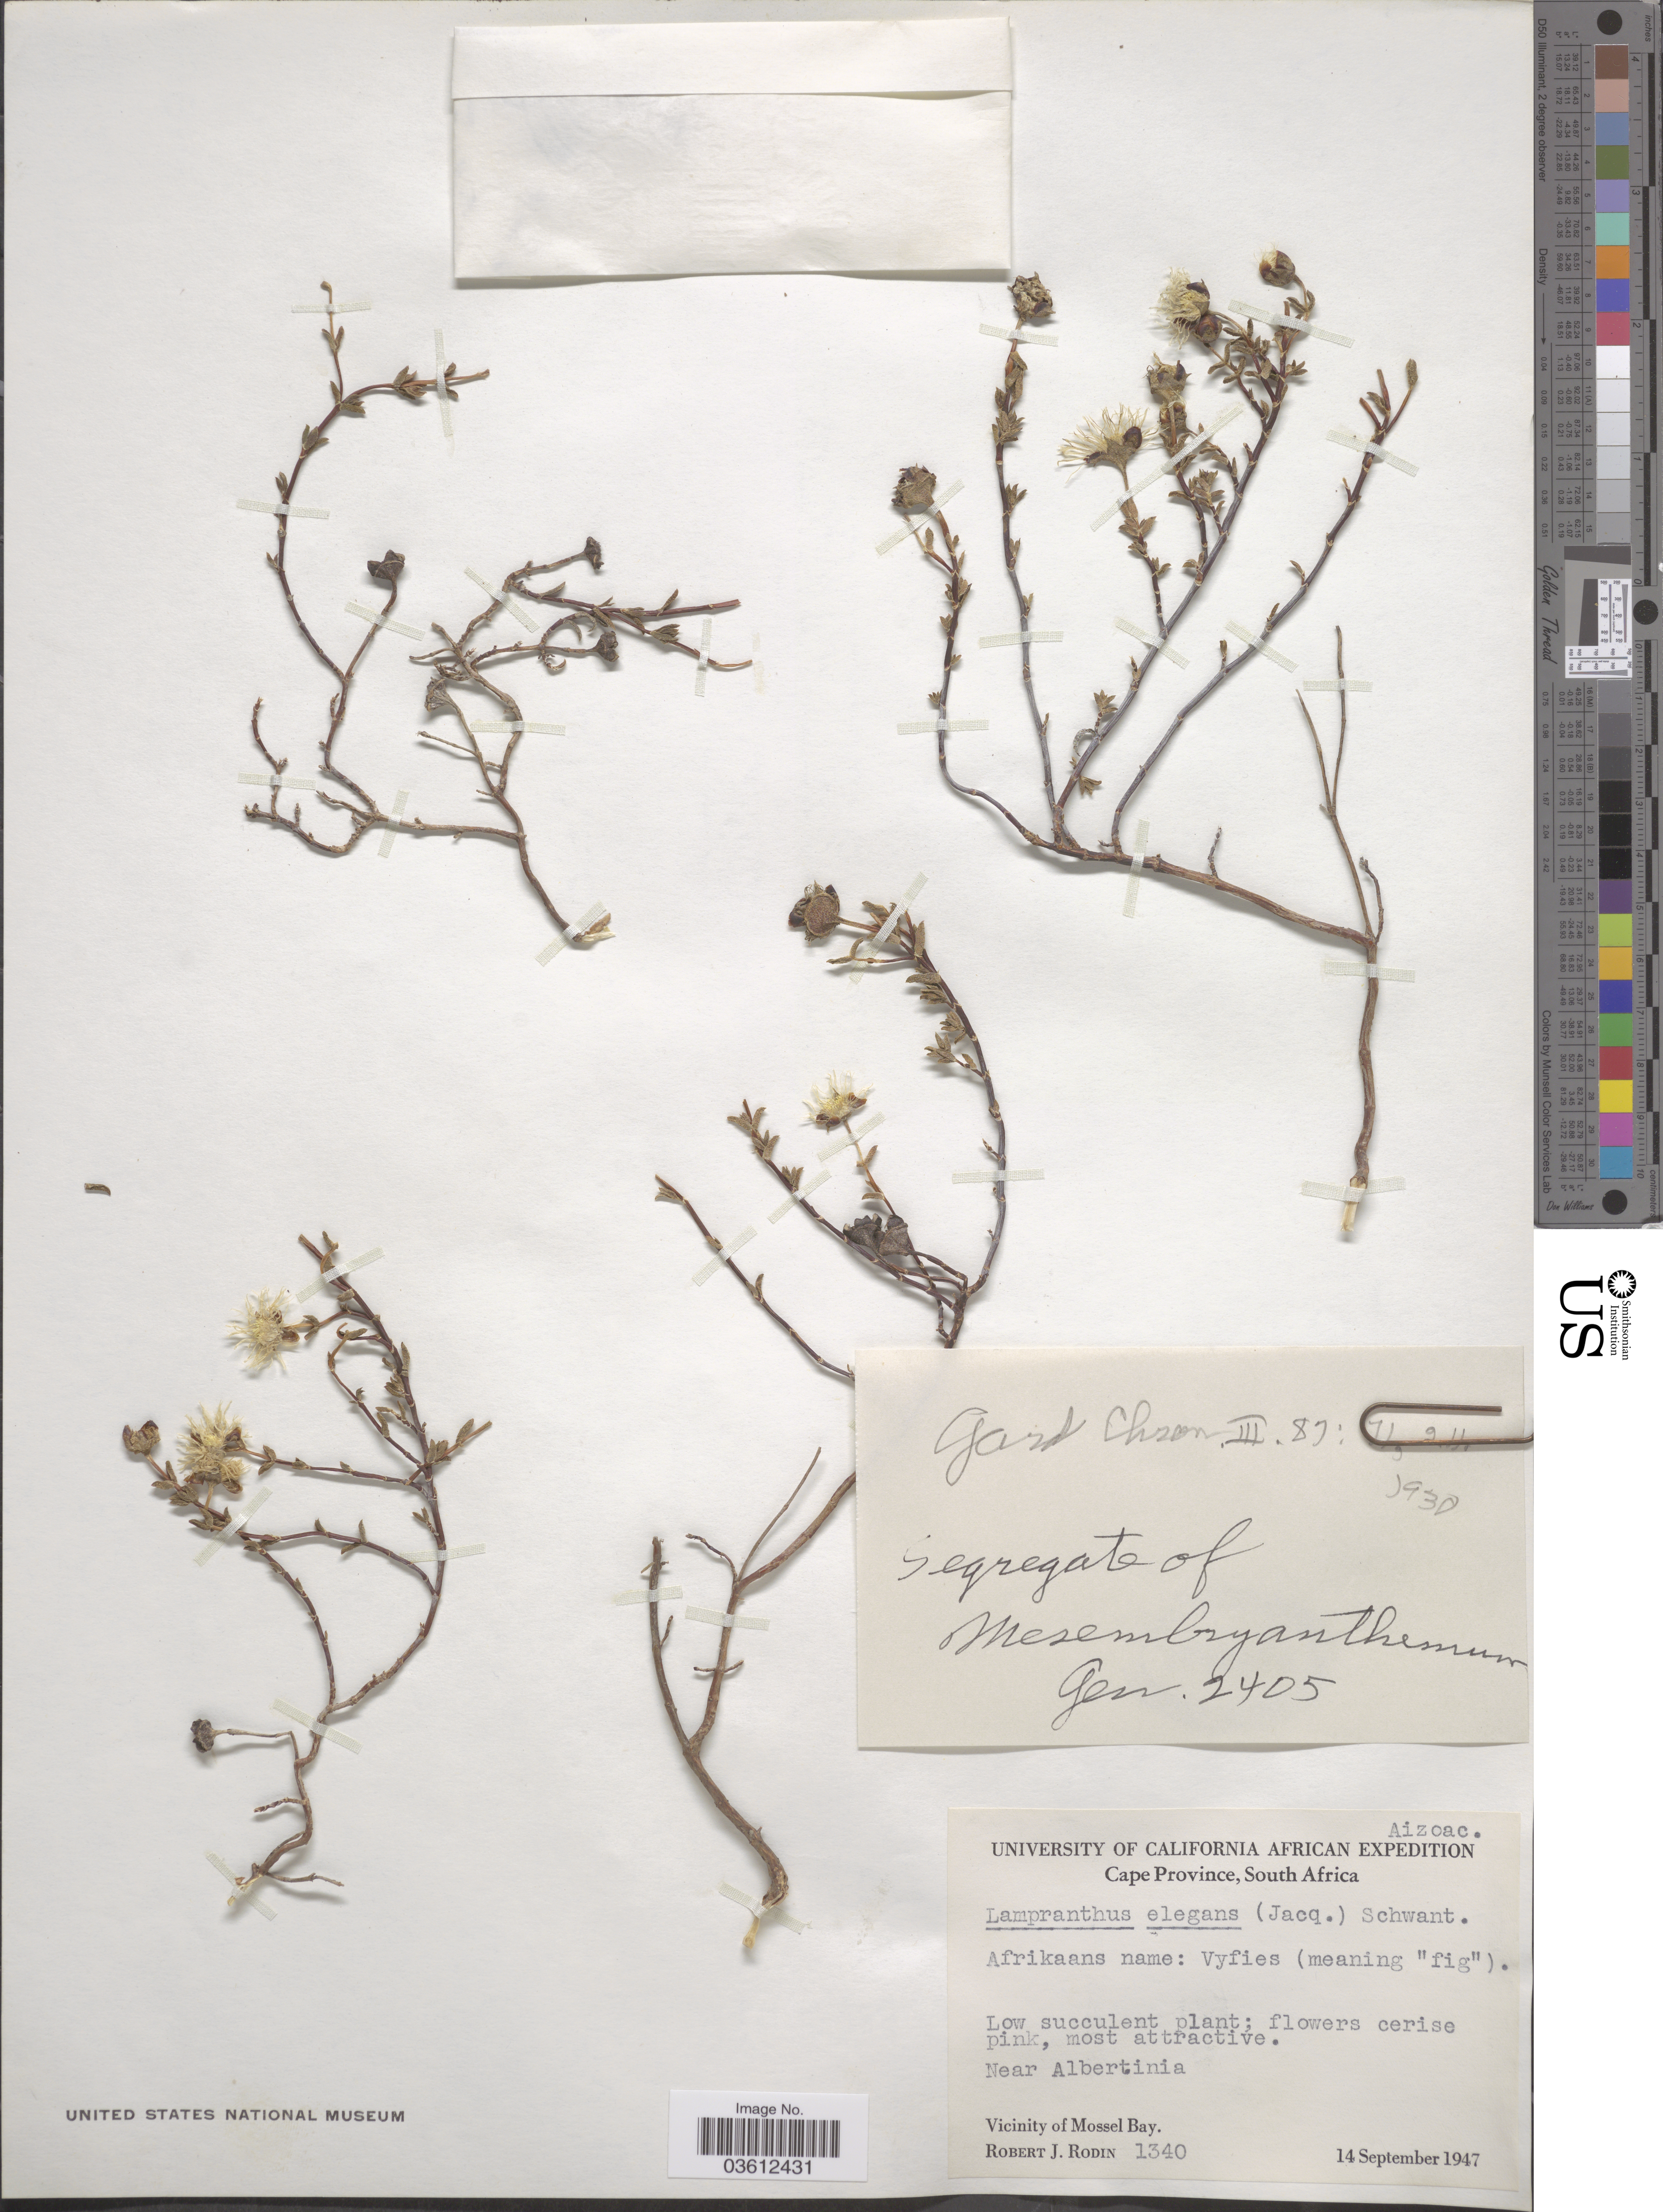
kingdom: Plantae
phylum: Tracheophyta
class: Magnoliopsida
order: Caryophyllales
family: Aizoaceae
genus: Lampranthus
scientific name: Lampranthus elegans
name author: Schwantes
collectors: R. J. Rodin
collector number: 1340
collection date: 1947-09-14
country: South Africa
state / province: Western Cape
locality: Near Albertinia. Vicinity of Mossel Bay.